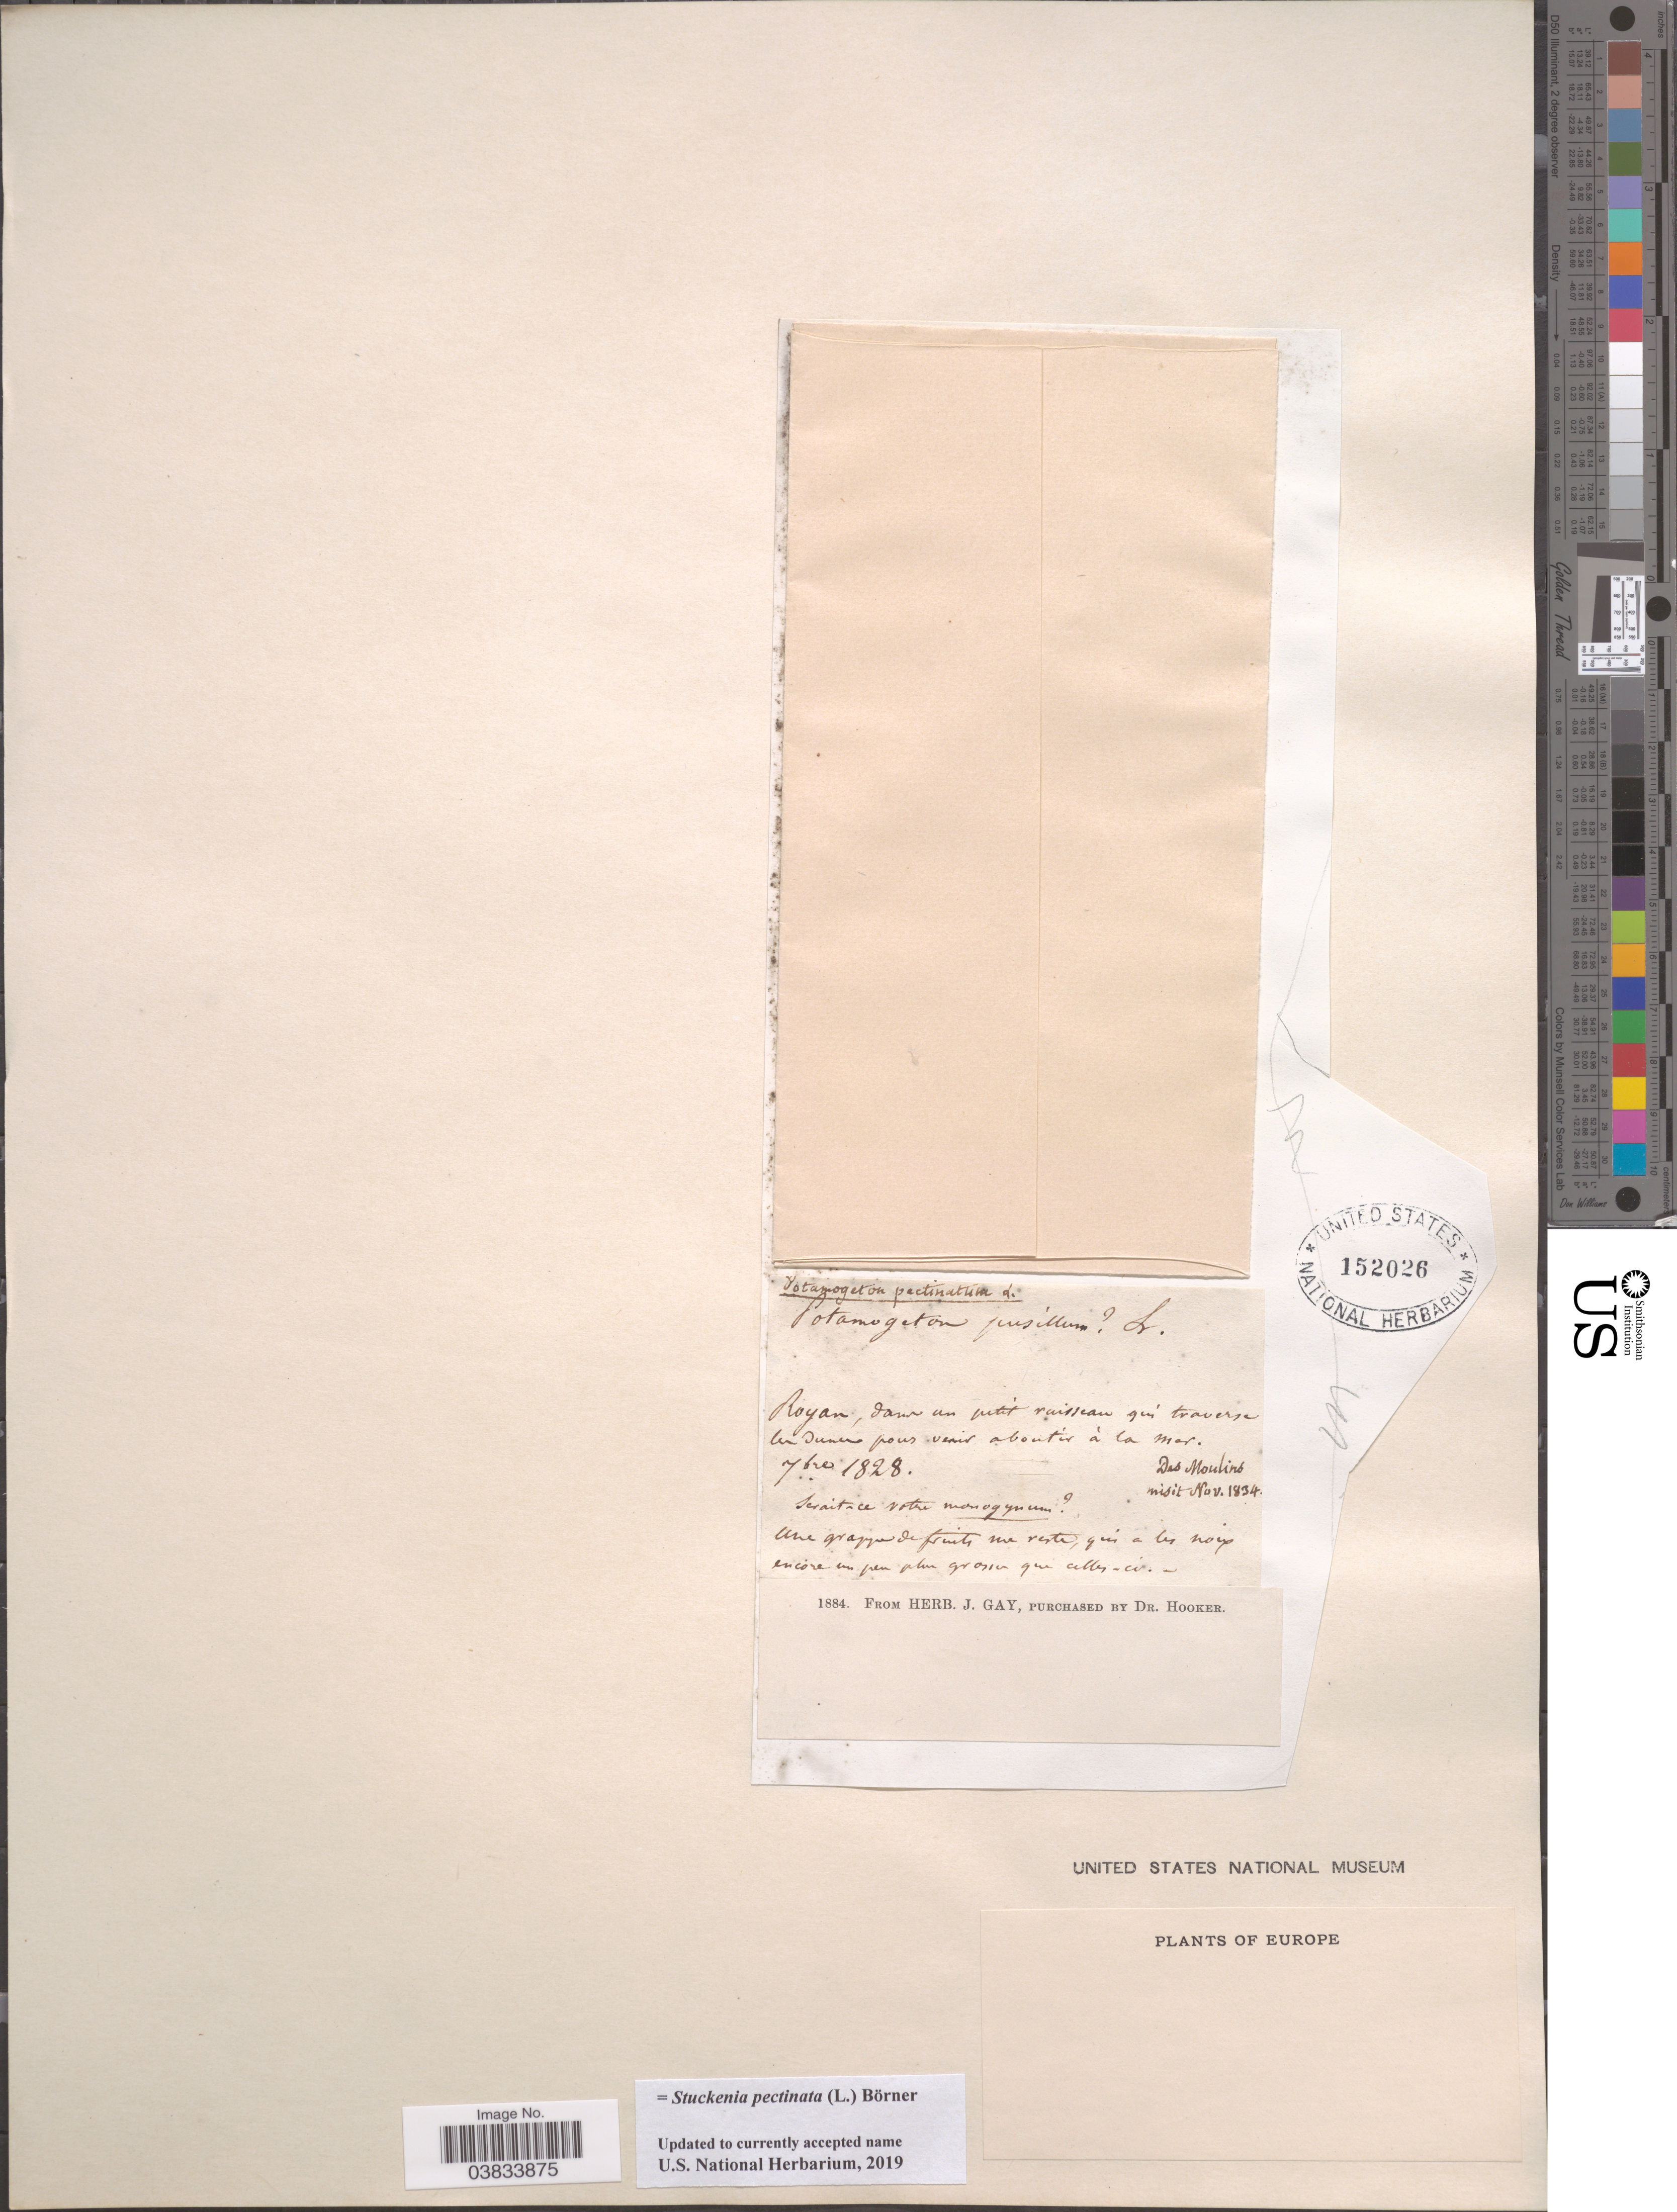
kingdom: Plantae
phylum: Tracheophyta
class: Liliopsida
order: Alismatales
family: Potamogetonaceae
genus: Stuckenia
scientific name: Stuckenia pectinata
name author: (L.) Börner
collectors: ex herb. J. Gay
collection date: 1828-09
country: France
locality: Royan, dans un petit roisseau qui treversa len dunes pous venir about ir à la mar. [interpreted] Europe.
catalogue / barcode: US 152026